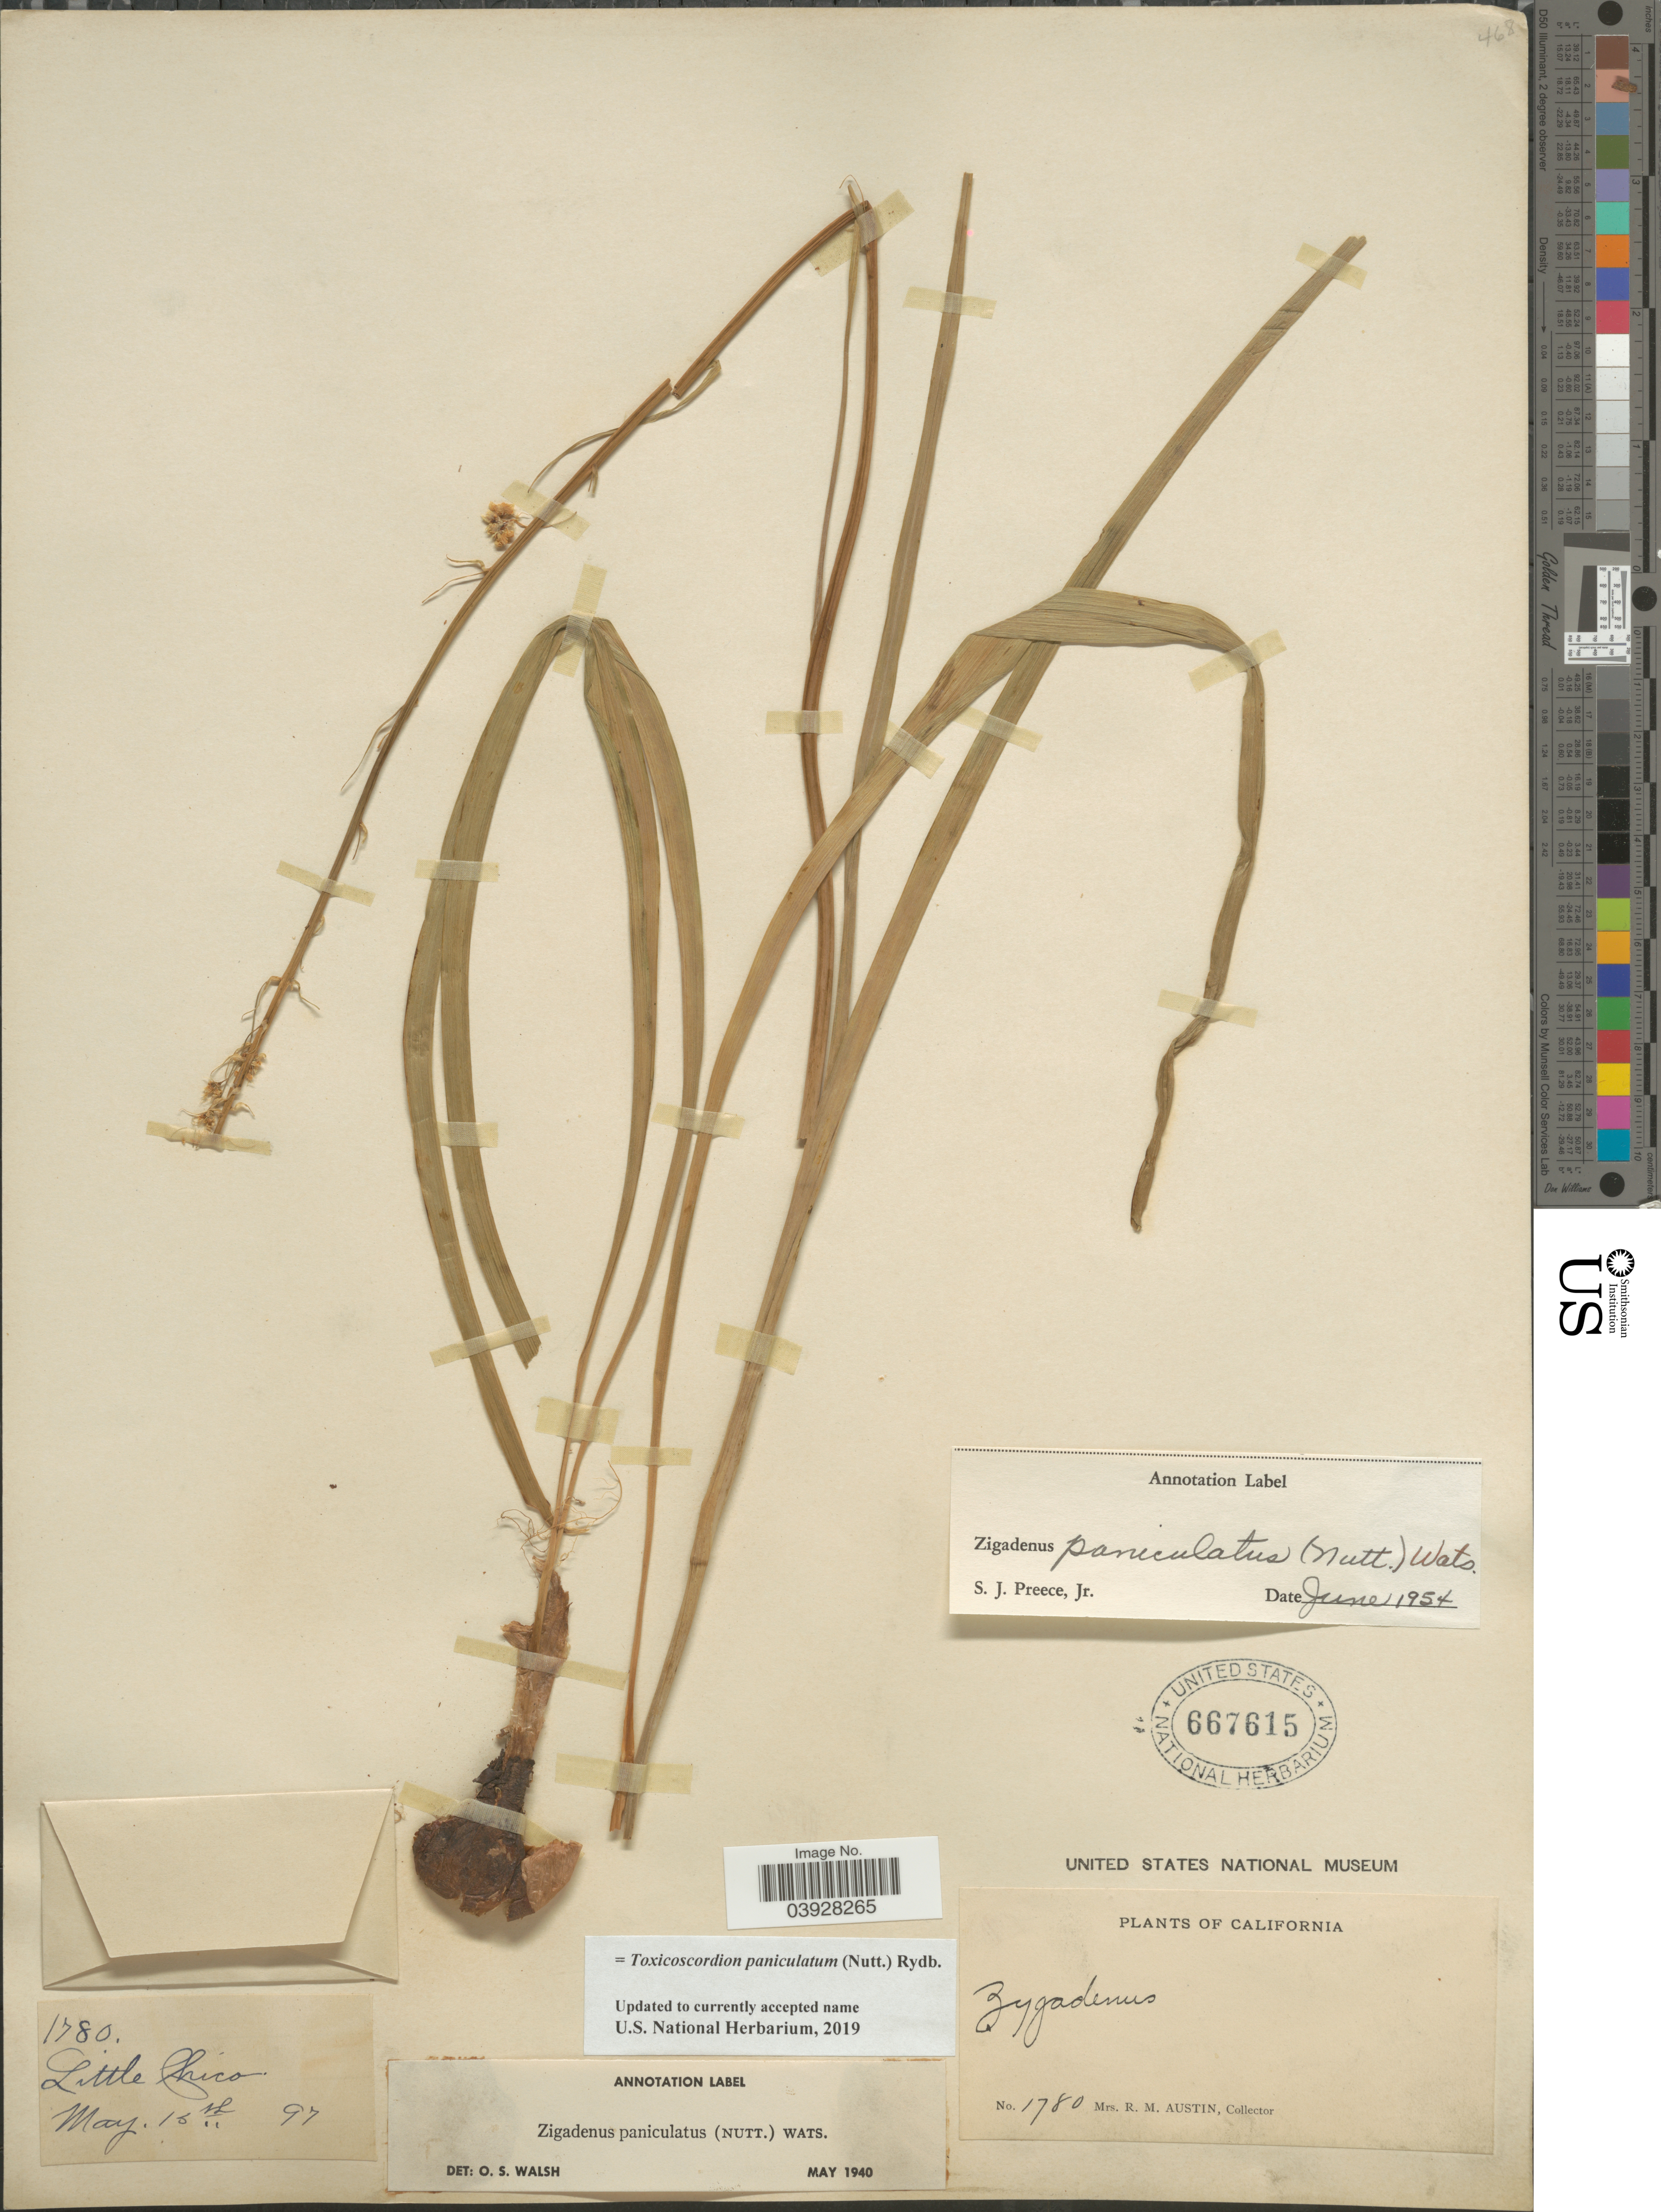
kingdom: Plantae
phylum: Tracheophyta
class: Liliopsida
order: Liliales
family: Melanthiaceae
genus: Toxicoscordion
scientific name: Toxicoscordion paniculatum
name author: (Nutt.) Rydb.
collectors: R. Austin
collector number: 1780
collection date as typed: Transcribed d/m/y: 15/5/97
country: United States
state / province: California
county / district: Butte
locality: Little Chico.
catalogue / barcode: US 667615